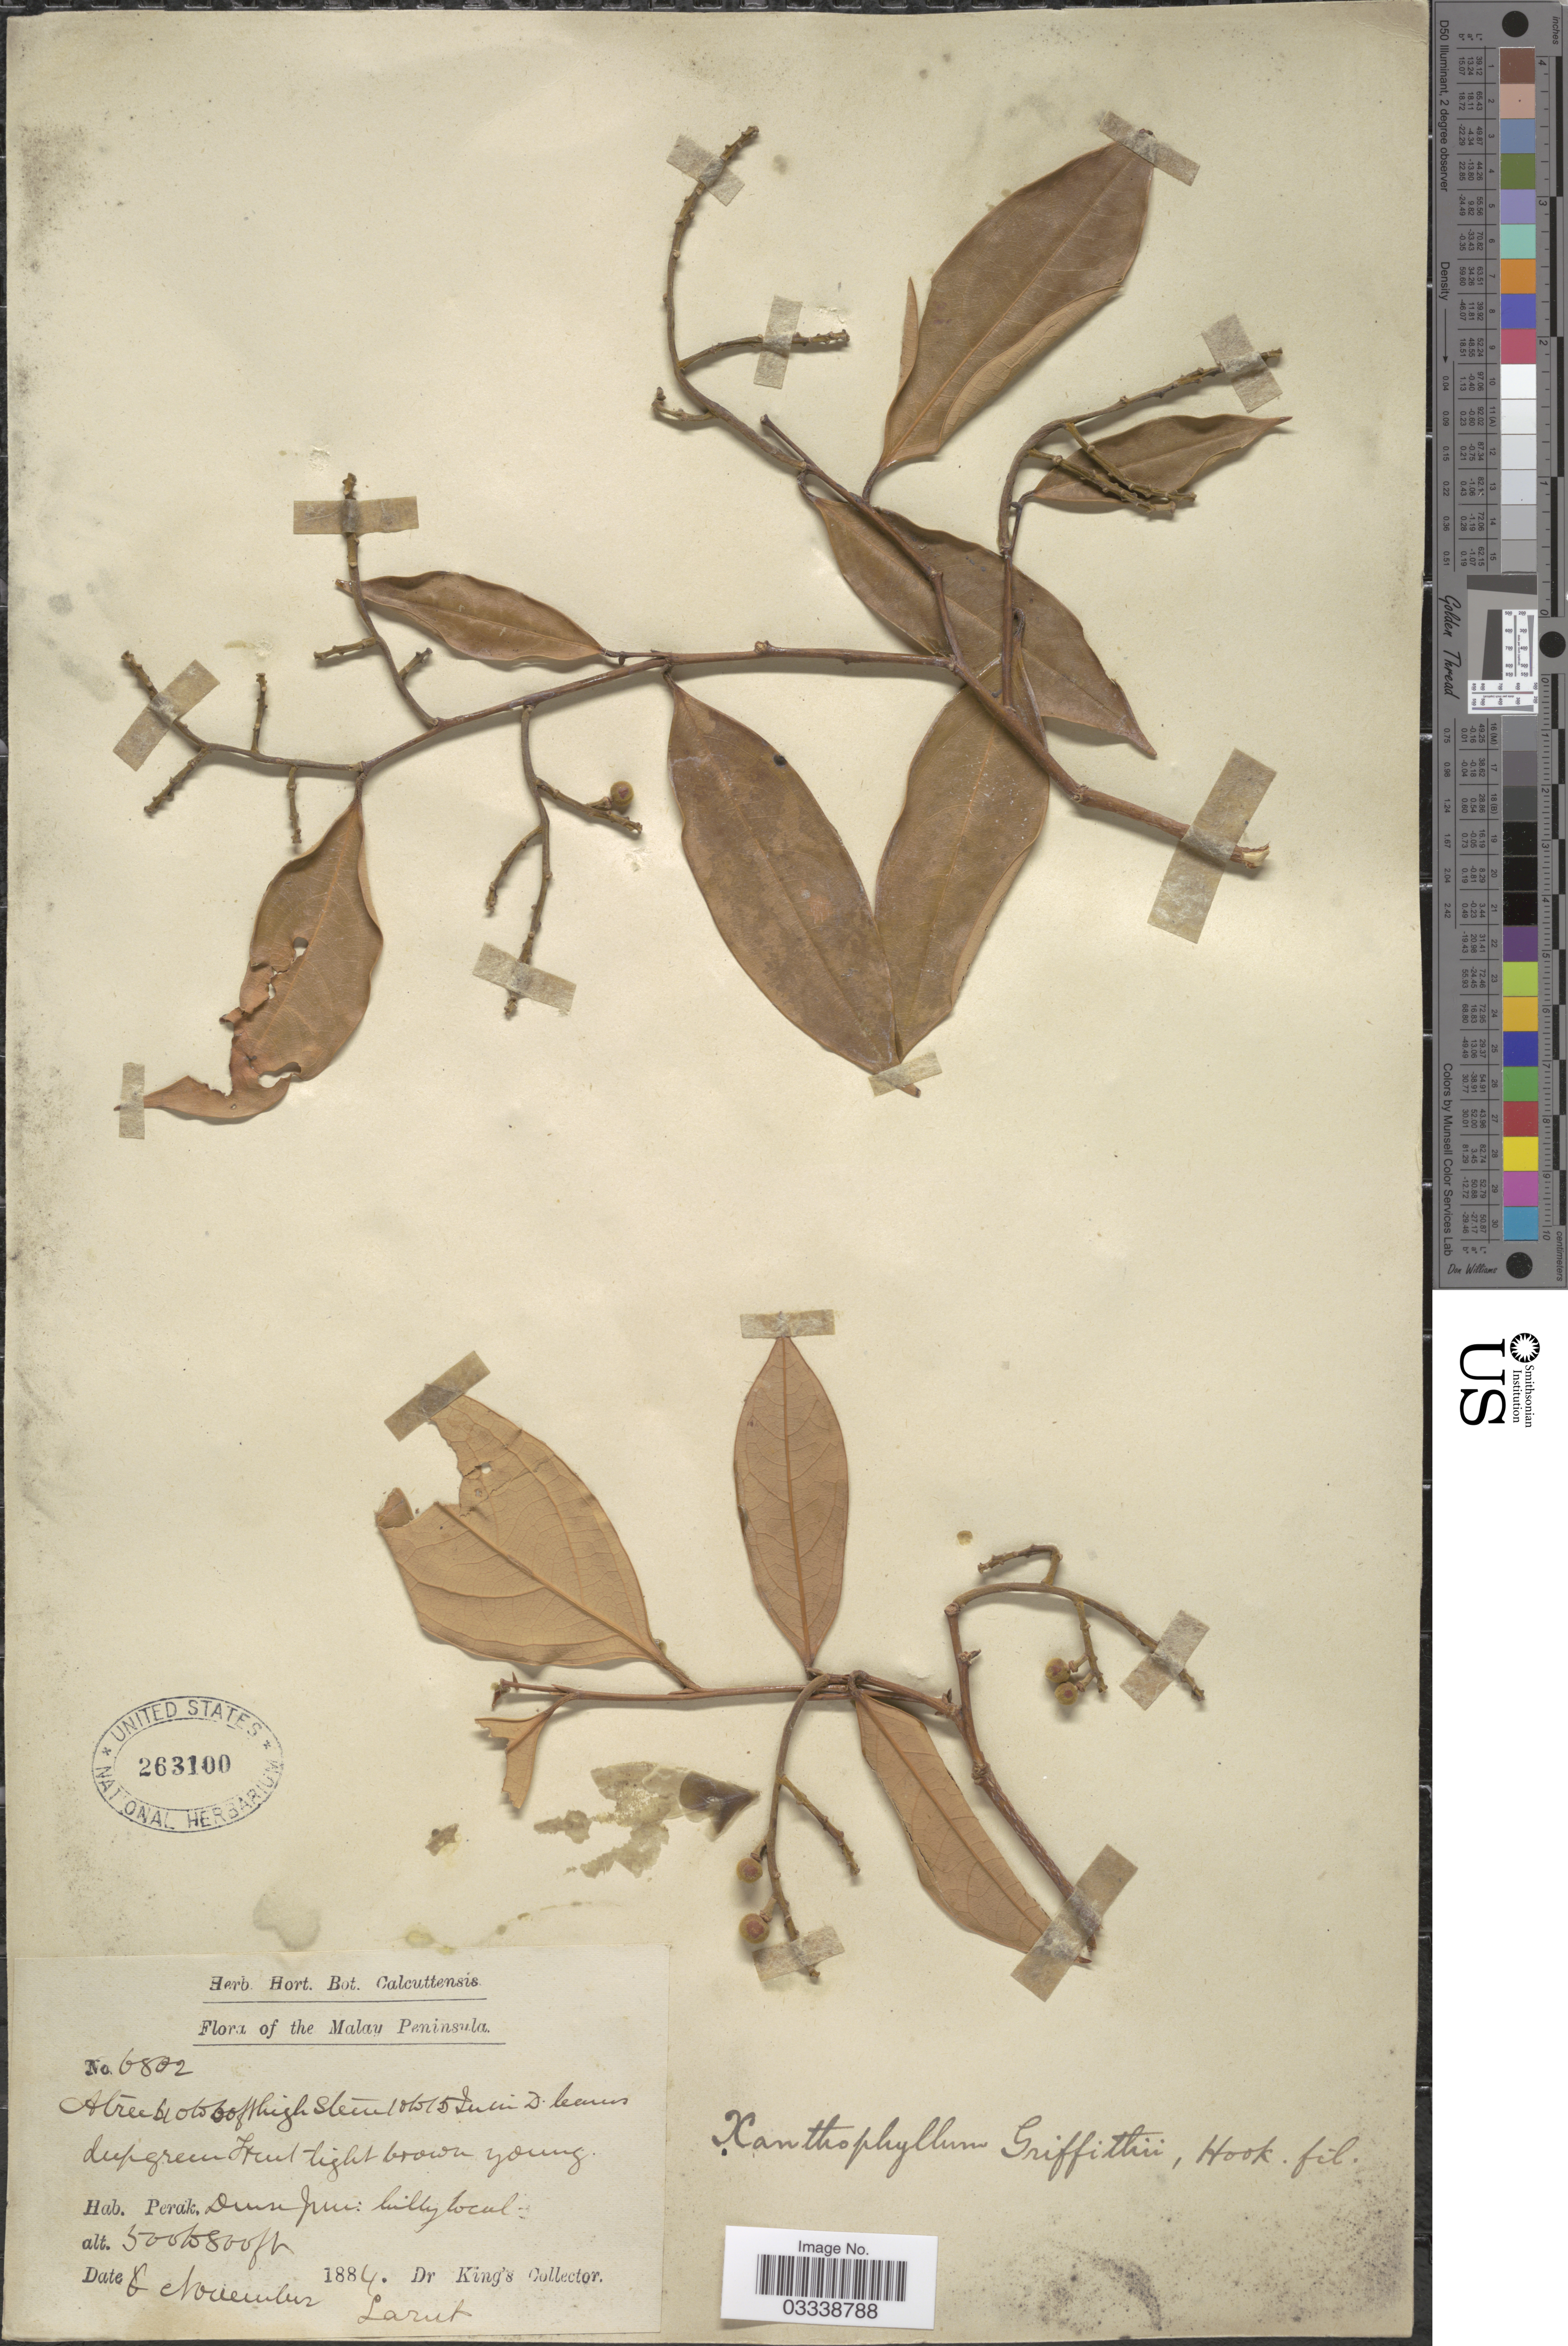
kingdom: Plantae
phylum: Tracheophyta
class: Magnoliopsida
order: Fabales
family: Polygalaceae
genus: Xanthophyllum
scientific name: Xanthophyllum griffithii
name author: Hook. f. ex A.W. Benn.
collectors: Dr. King's collector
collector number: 6802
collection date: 1884-11-06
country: Malaysia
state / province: Perak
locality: Malay Peninsula. Dense jun. hilly local, Larut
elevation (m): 152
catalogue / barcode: US 263100